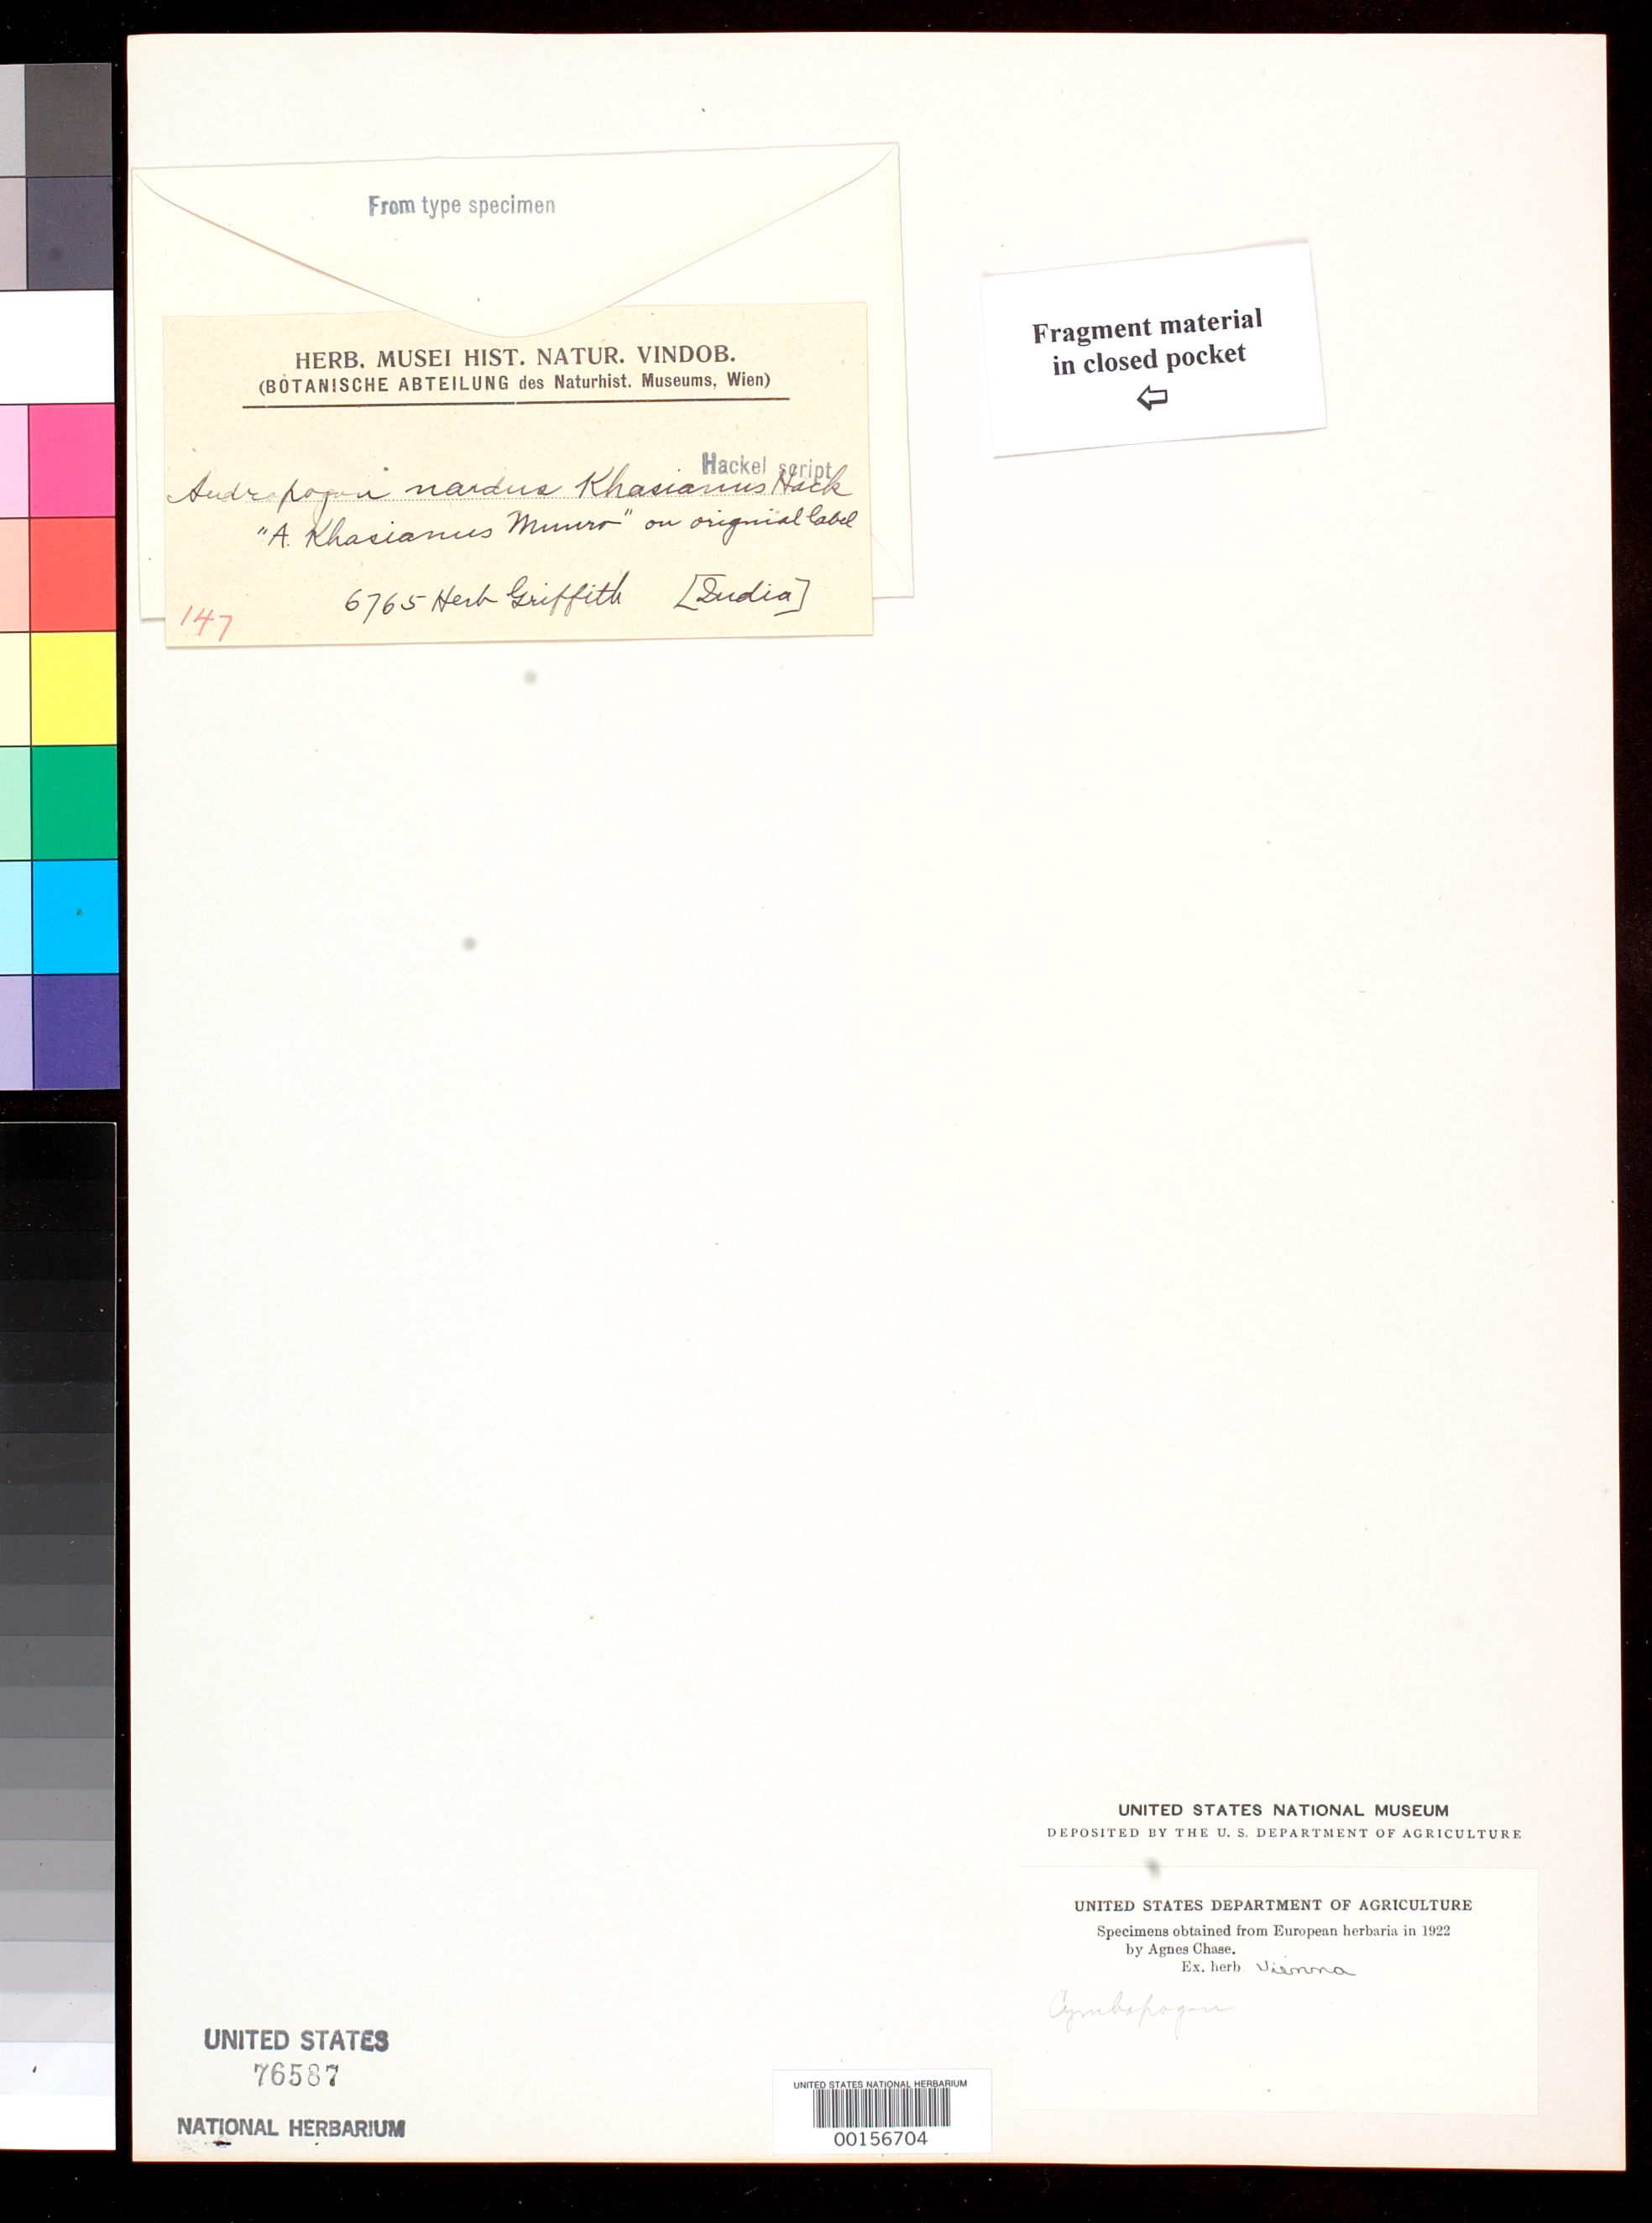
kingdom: Plantae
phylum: Tracheophyta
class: Liliopsida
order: Poales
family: Poaceae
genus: Andropogon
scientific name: Andropogon nardus subsp. khasianus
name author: Hack. in A. DC.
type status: Type Fragment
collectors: H. Griffith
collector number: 6765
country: India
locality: Pr. Silhet.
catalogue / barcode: US 76587